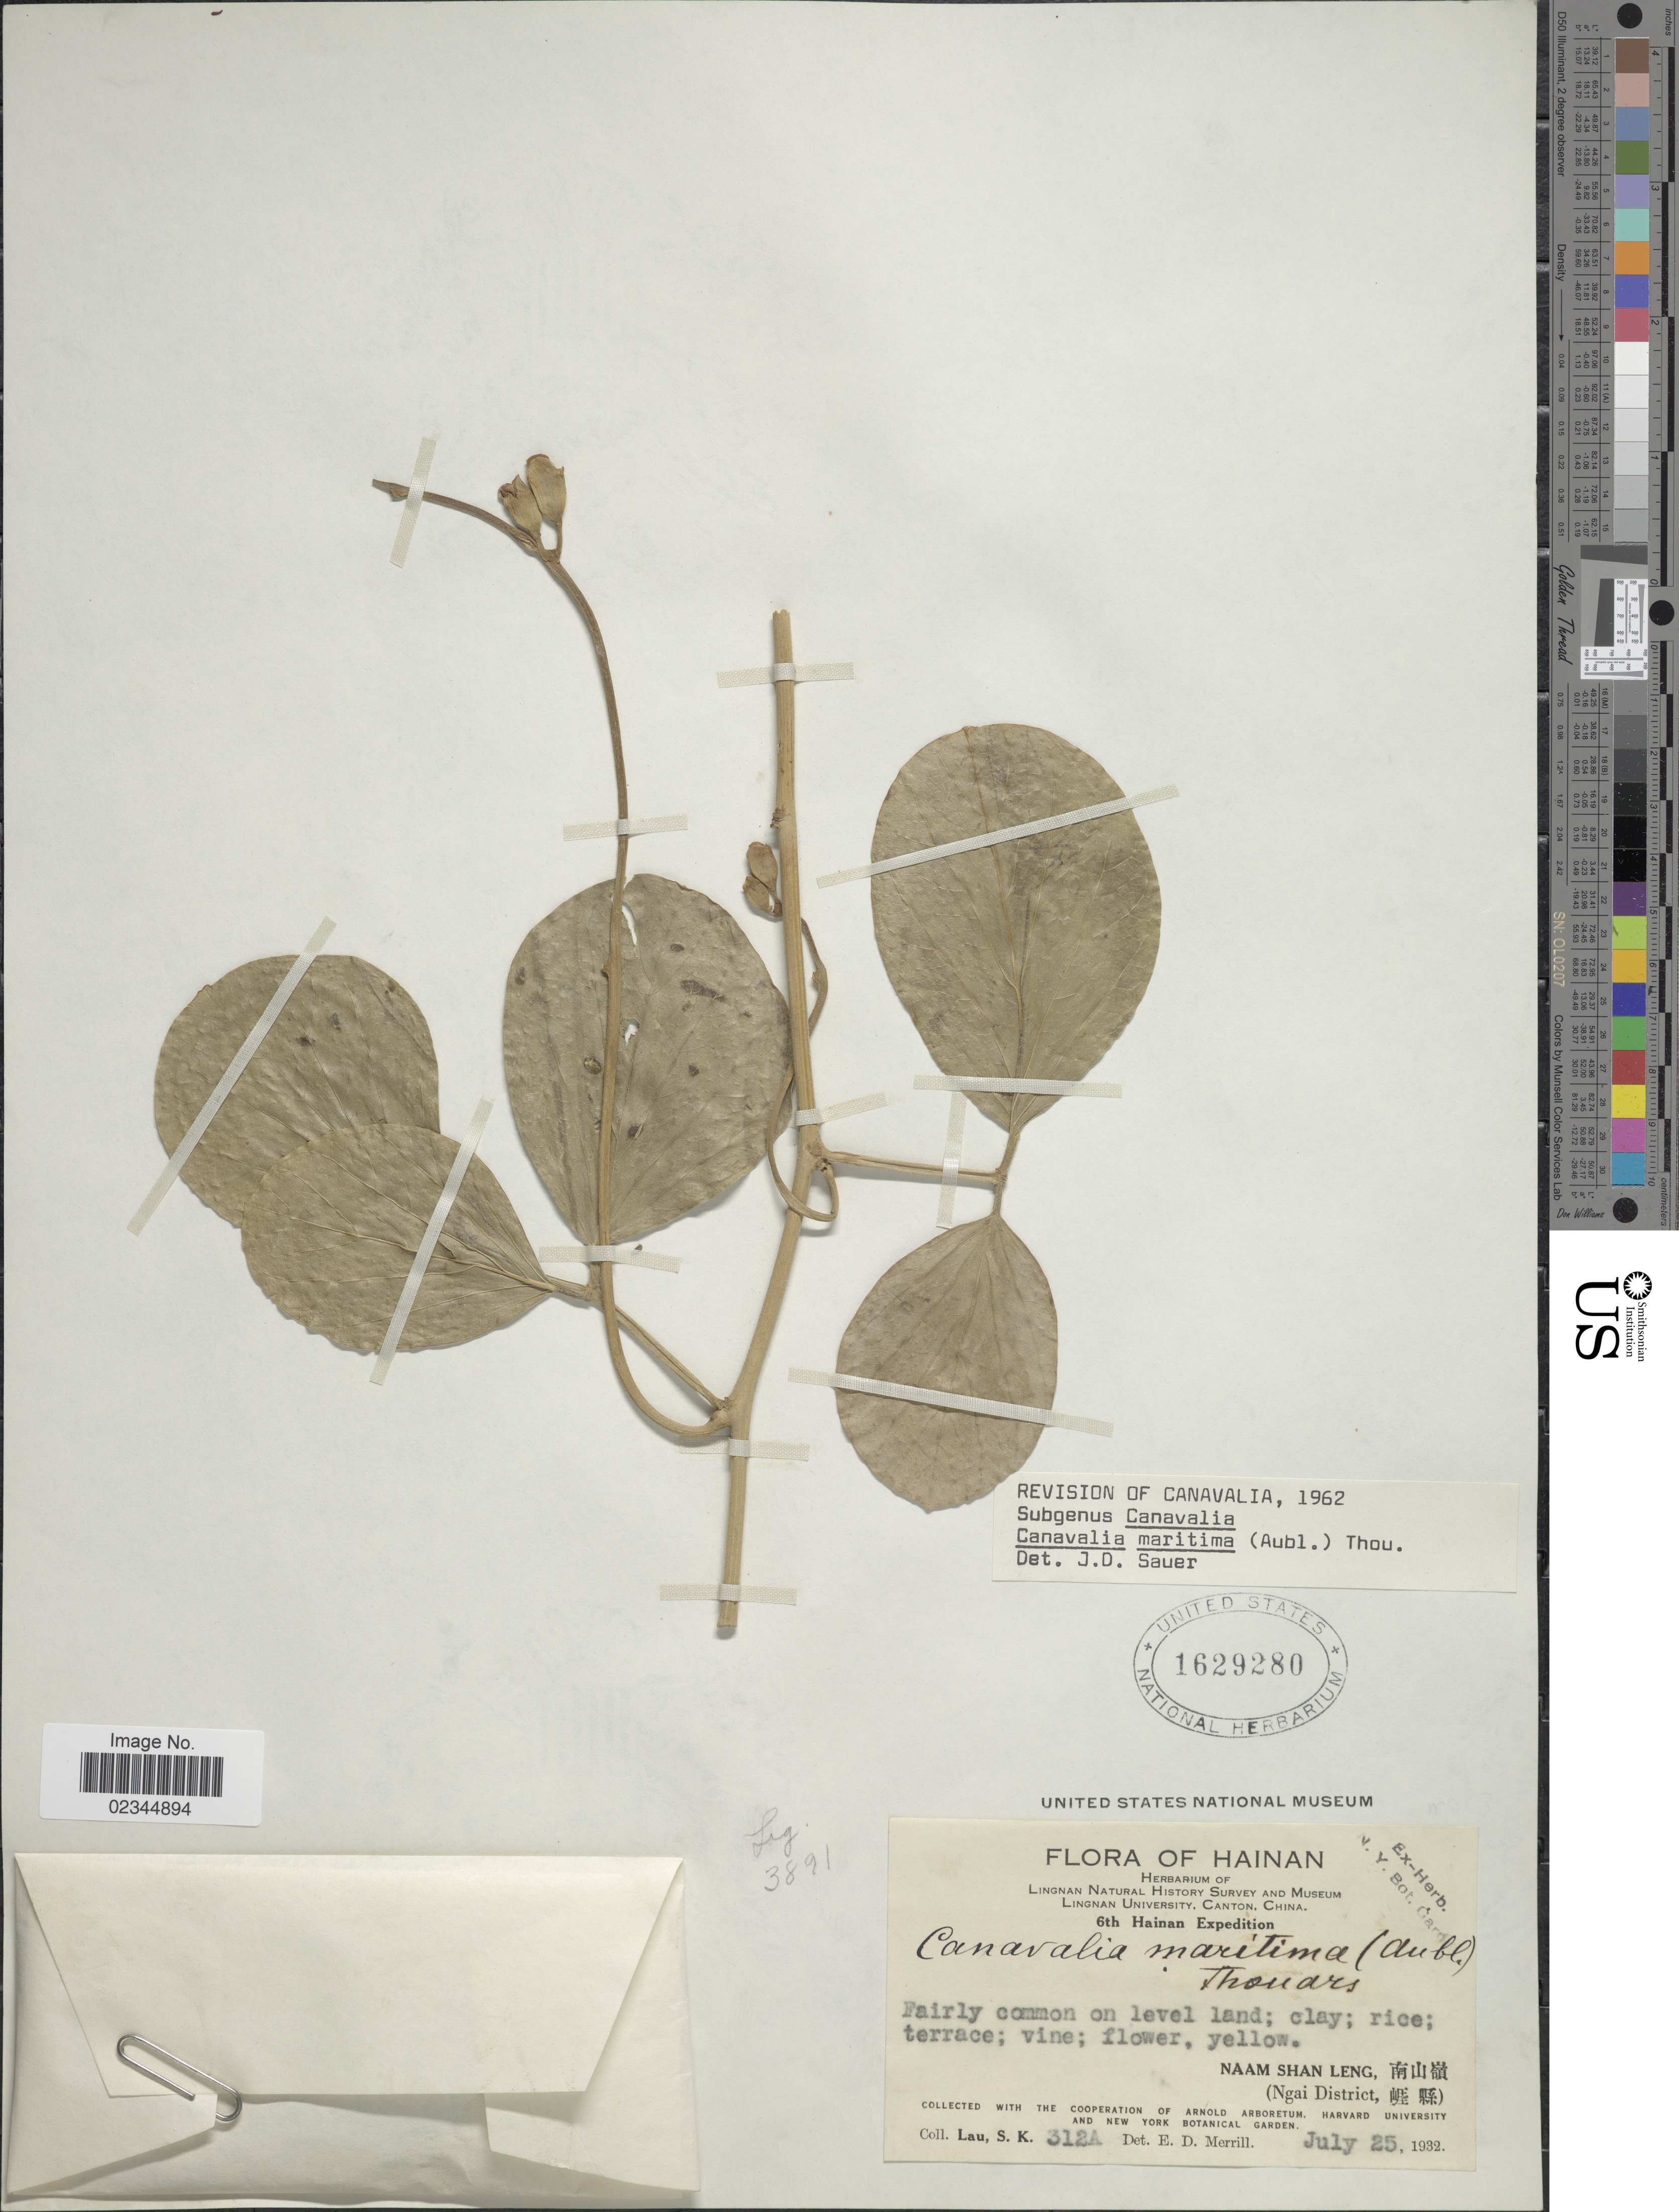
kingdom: Plantae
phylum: Tracheophyta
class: Magnoliopsida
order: Fabales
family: Fabaceae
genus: Canavalia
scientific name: Canavalia rosea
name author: (Sw.) DC.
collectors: S. K. Lau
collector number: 312A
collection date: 1932-07-25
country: China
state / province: Hainan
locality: Naam Shan Leng. (Ngai District).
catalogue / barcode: US 1629280